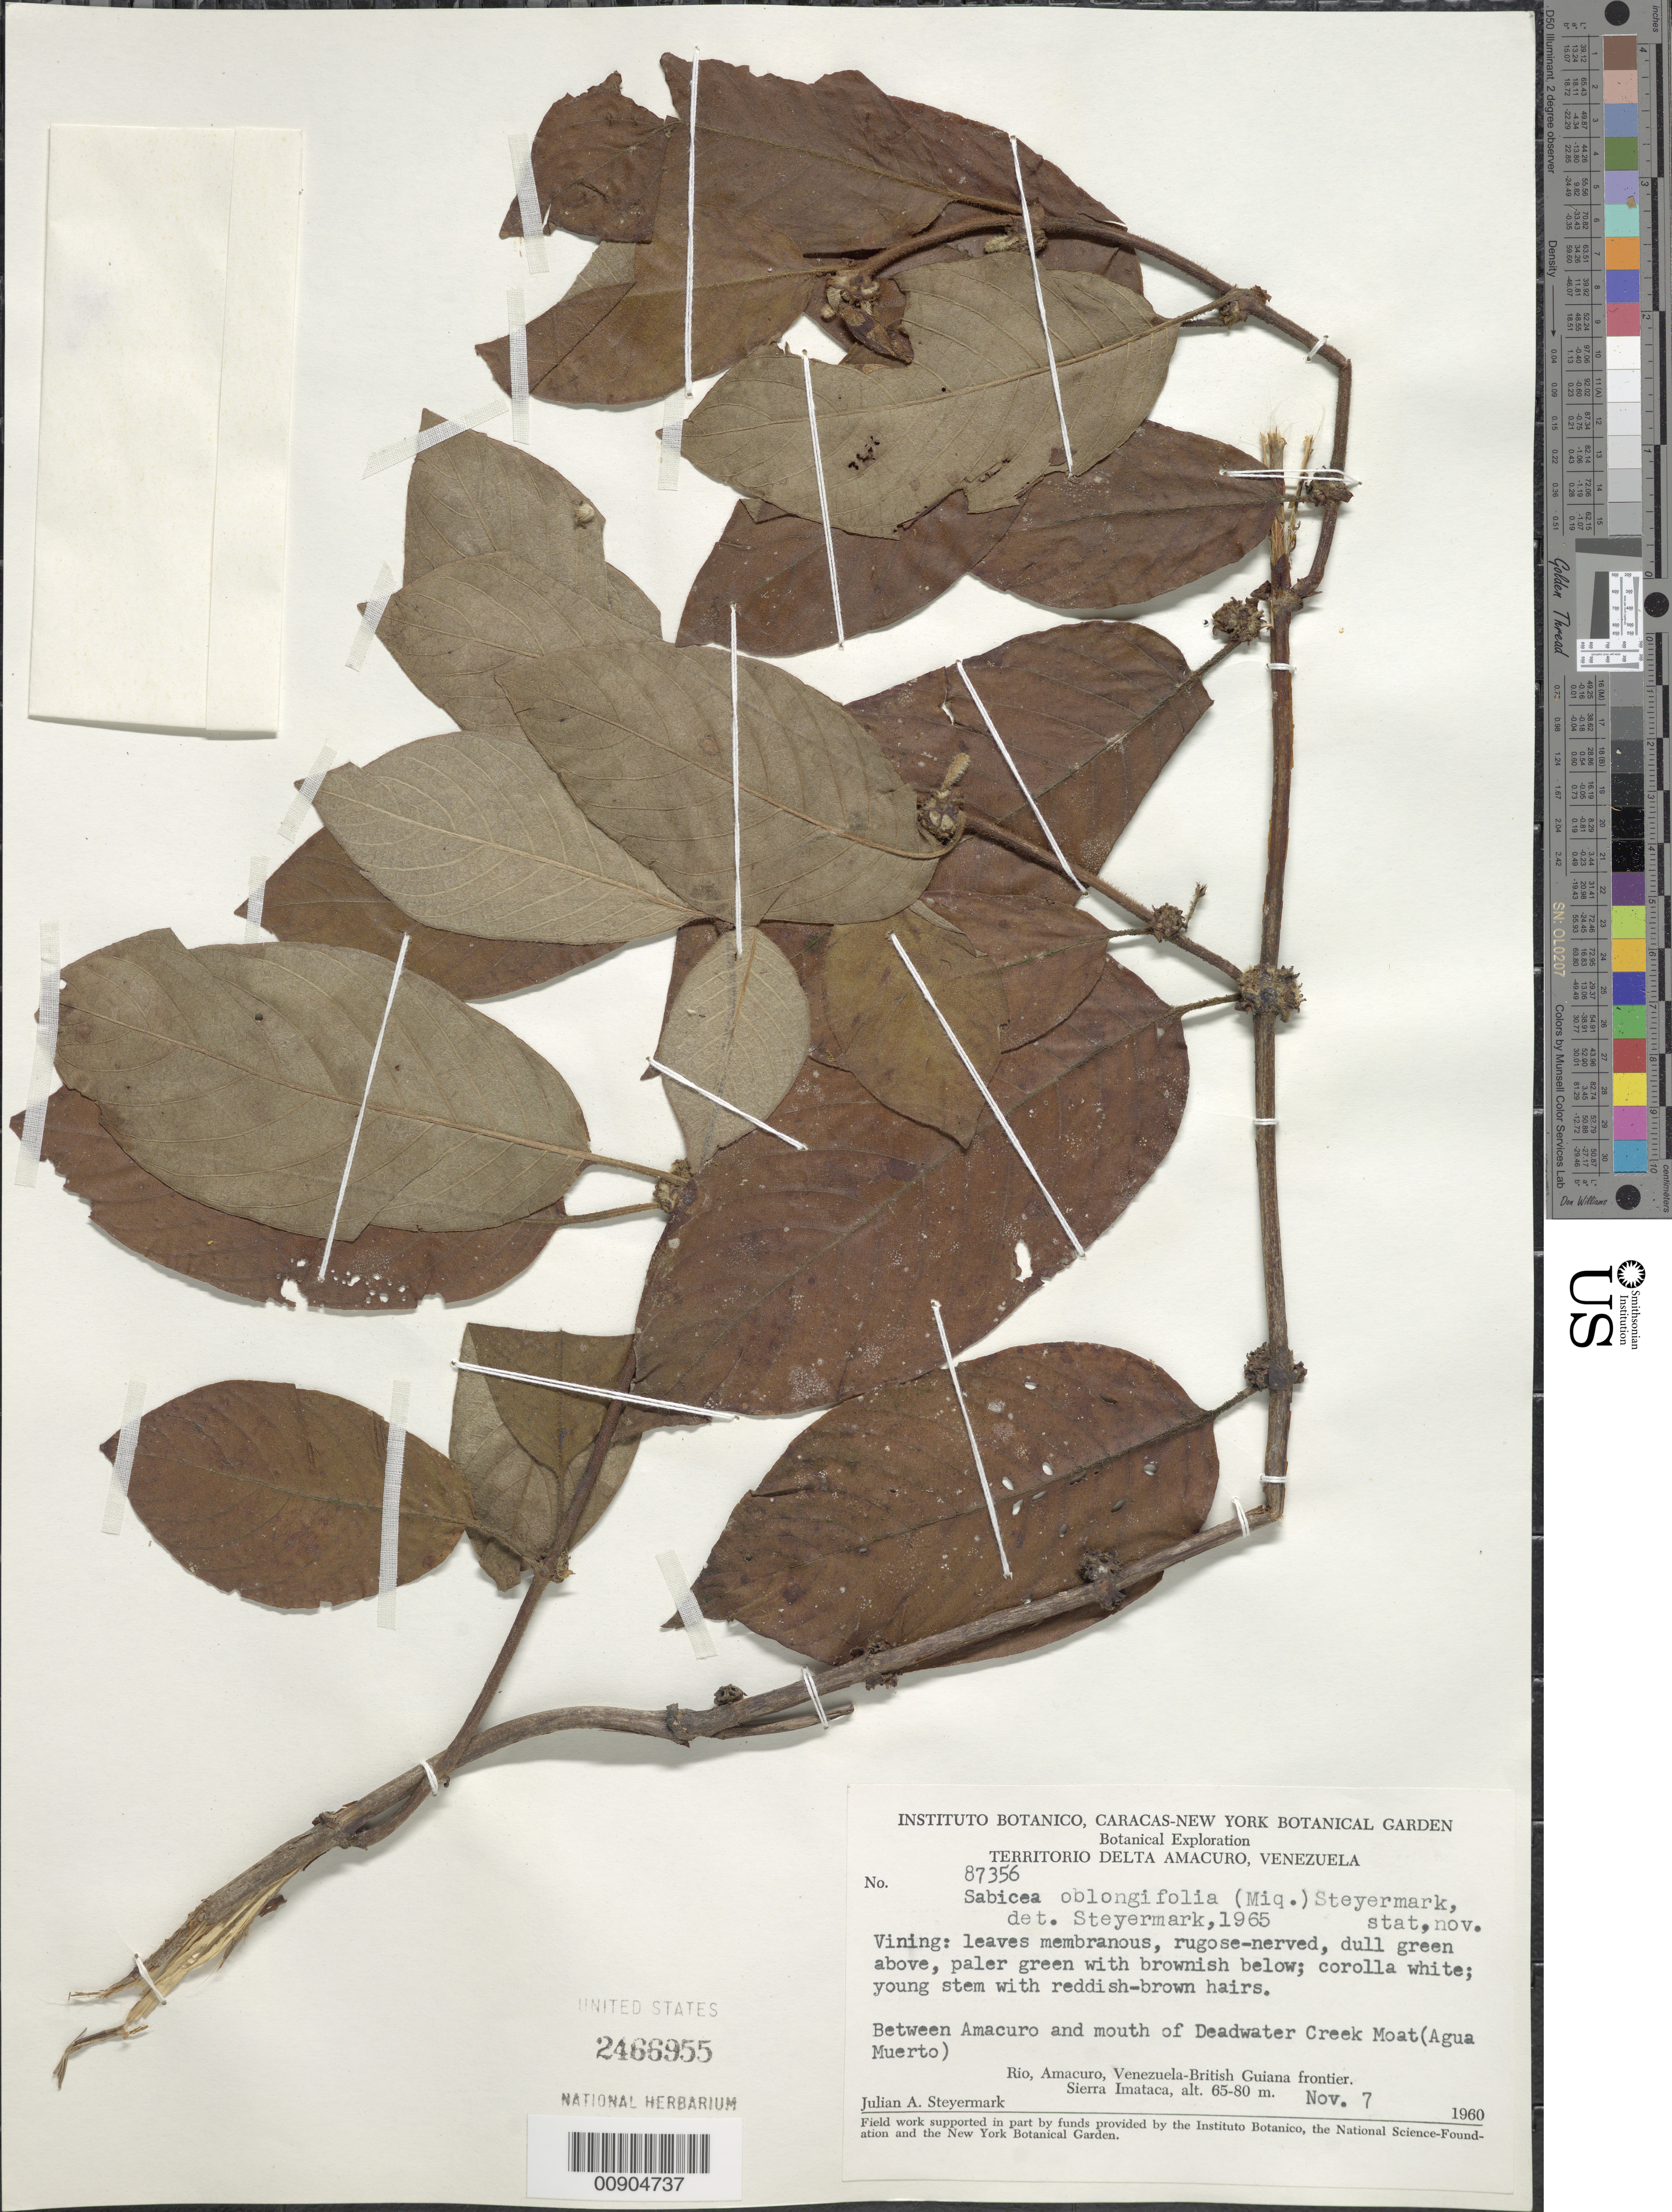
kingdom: Plantae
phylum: Tracheophyta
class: Magnoliopsida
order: Gentianales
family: Rubiaceae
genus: Sabicea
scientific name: Sabicea oblongifolia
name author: (Miq.) Steyerm.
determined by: Steyermark, Julian A., (VEN)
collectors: J. Steyermark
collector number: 87356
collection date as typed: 7-Nov-60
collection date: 1960-11-07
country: Venezuela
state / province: Delta Amacuro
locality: Río Amacuro to mouth of Deadwater Creek Moat (Agua Muerto), Sierra Imataca, Venezuela-Guyana border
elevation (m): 65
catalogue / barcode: US 2466955